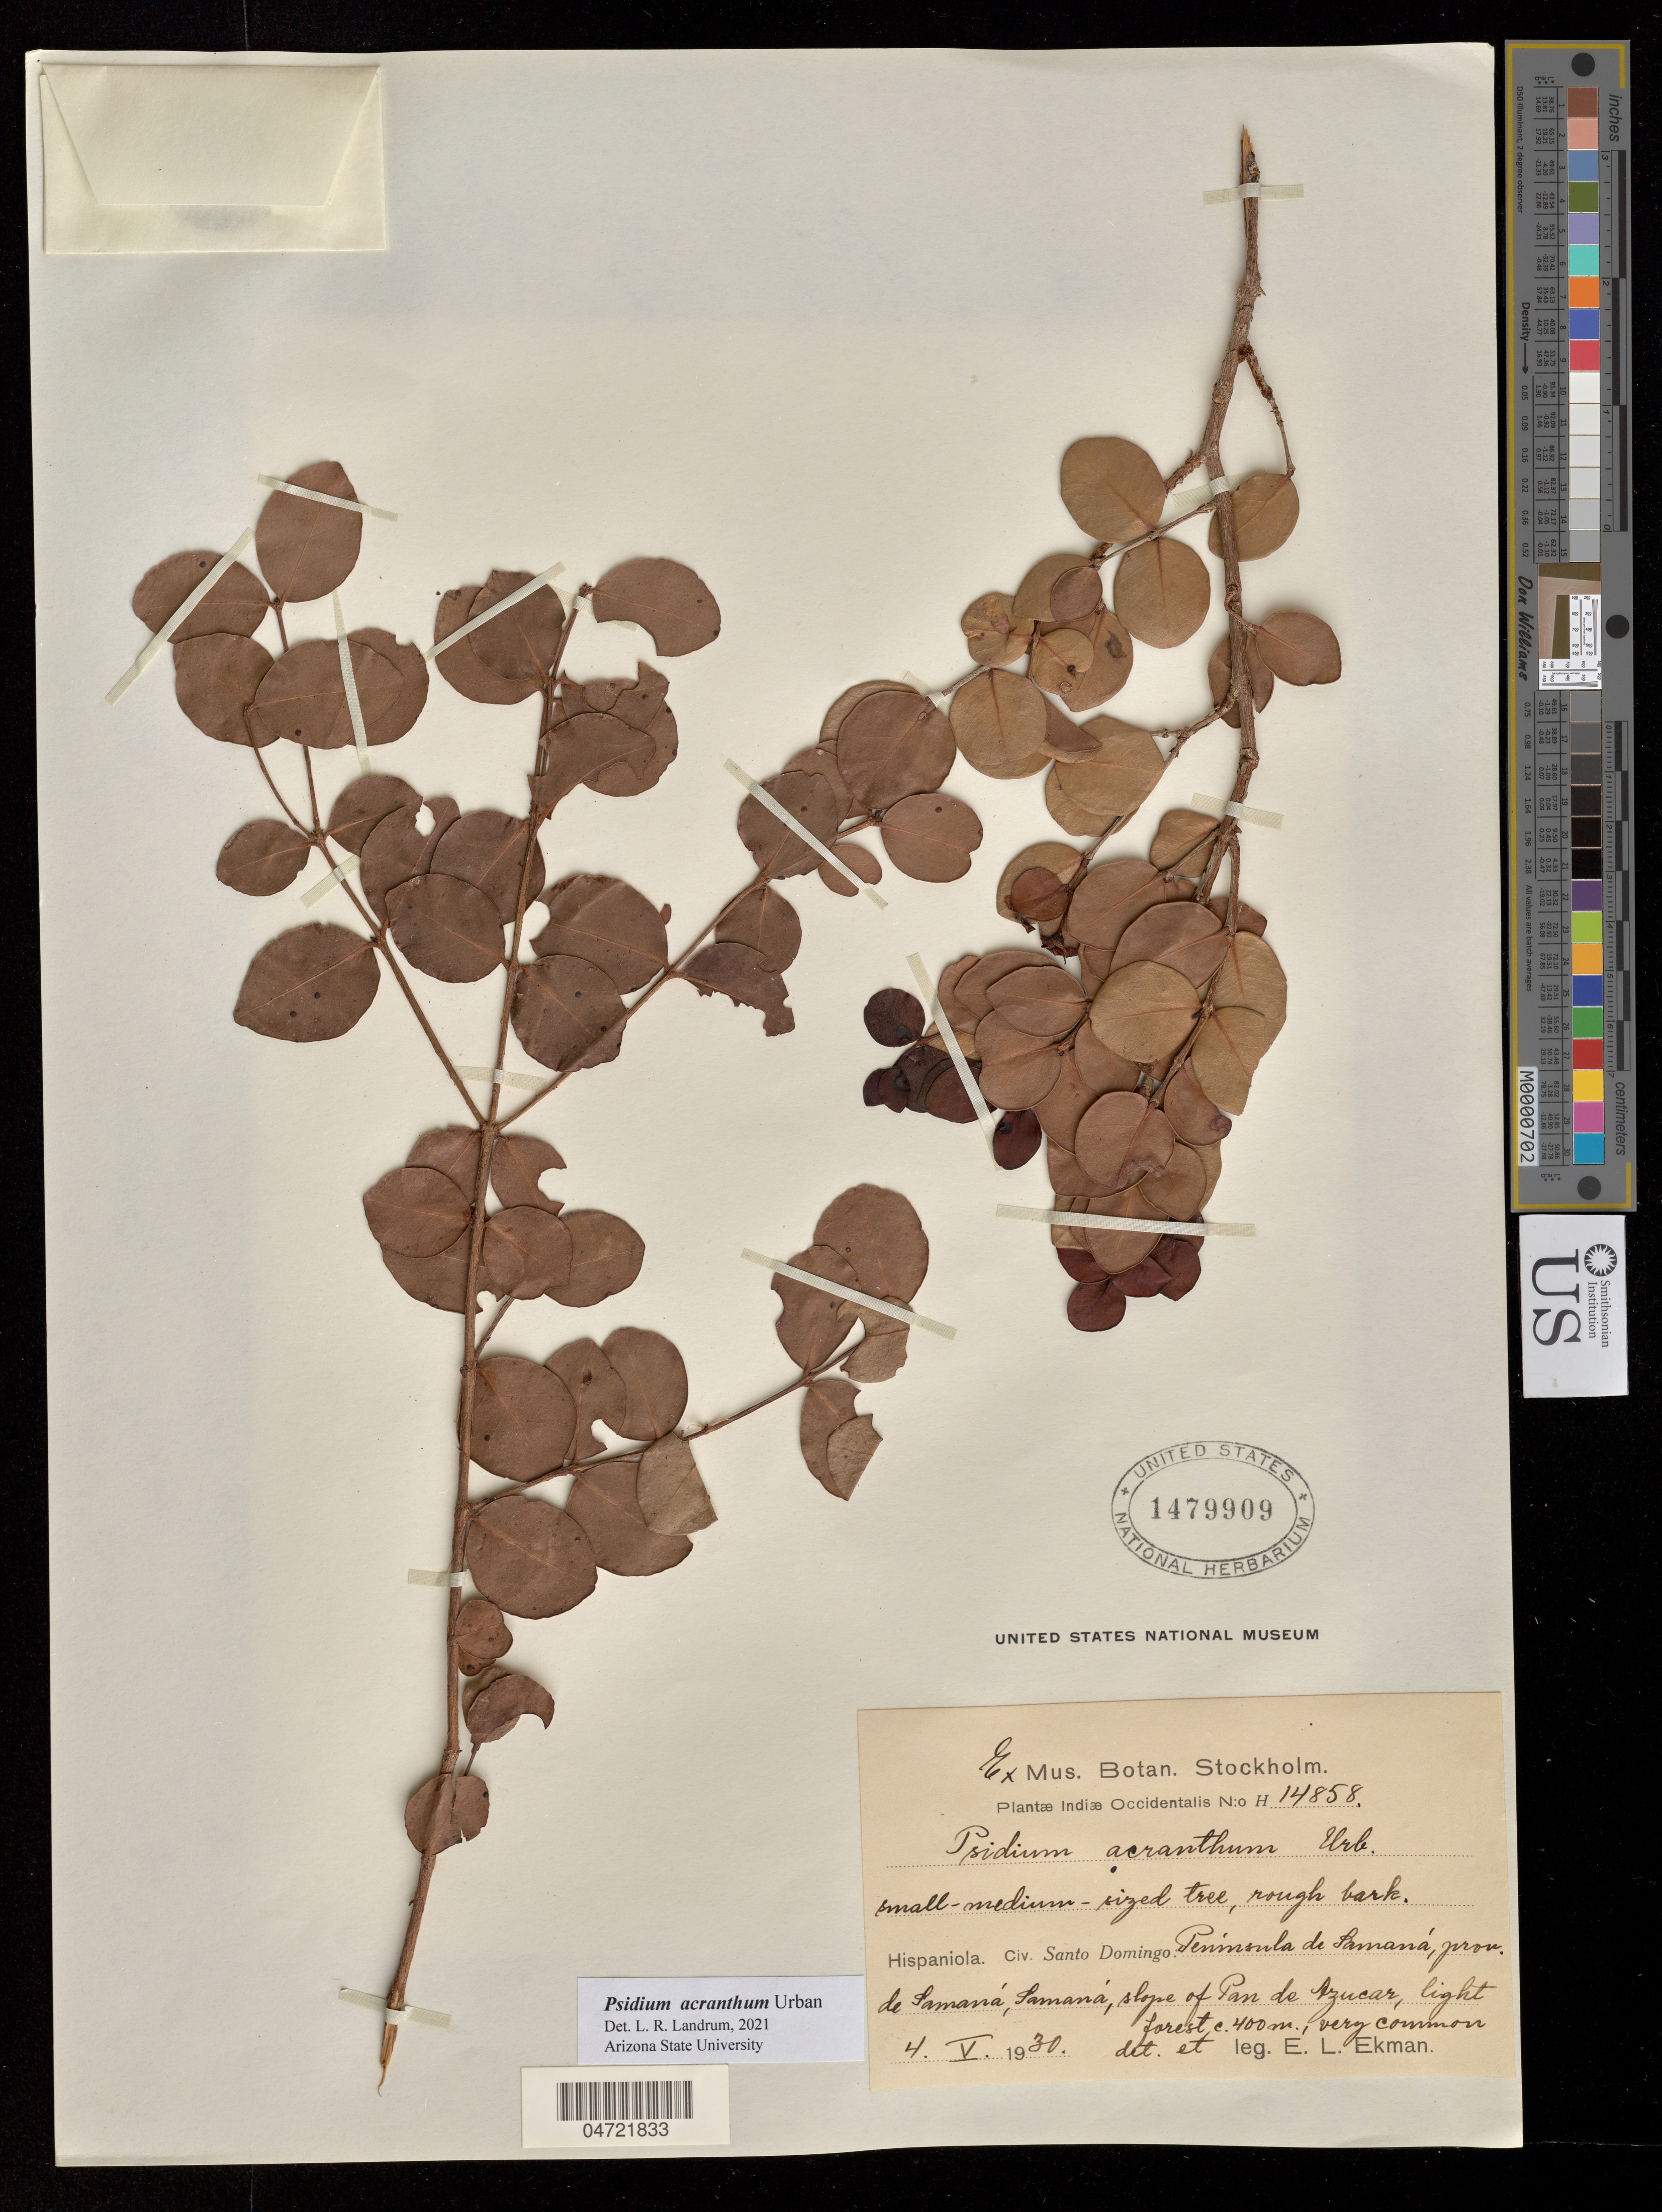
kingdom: Plantae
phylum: Tracheophyta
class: Magnoliopsida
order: Myrtales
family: Myrtaceae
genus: Psidium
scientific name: Psidium acranthum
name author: Urb.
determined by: Landrum, L. R.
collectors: E. L. Ekman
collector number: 14858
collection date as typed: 04 May 1930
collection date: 1930-05-04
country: Dominican Republic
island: Hispaniola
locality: Peninsula de Samaná. Provincia de Samaná, Samaná, slope of Pan de Azúcar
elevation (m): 400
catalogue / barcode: US 1479909